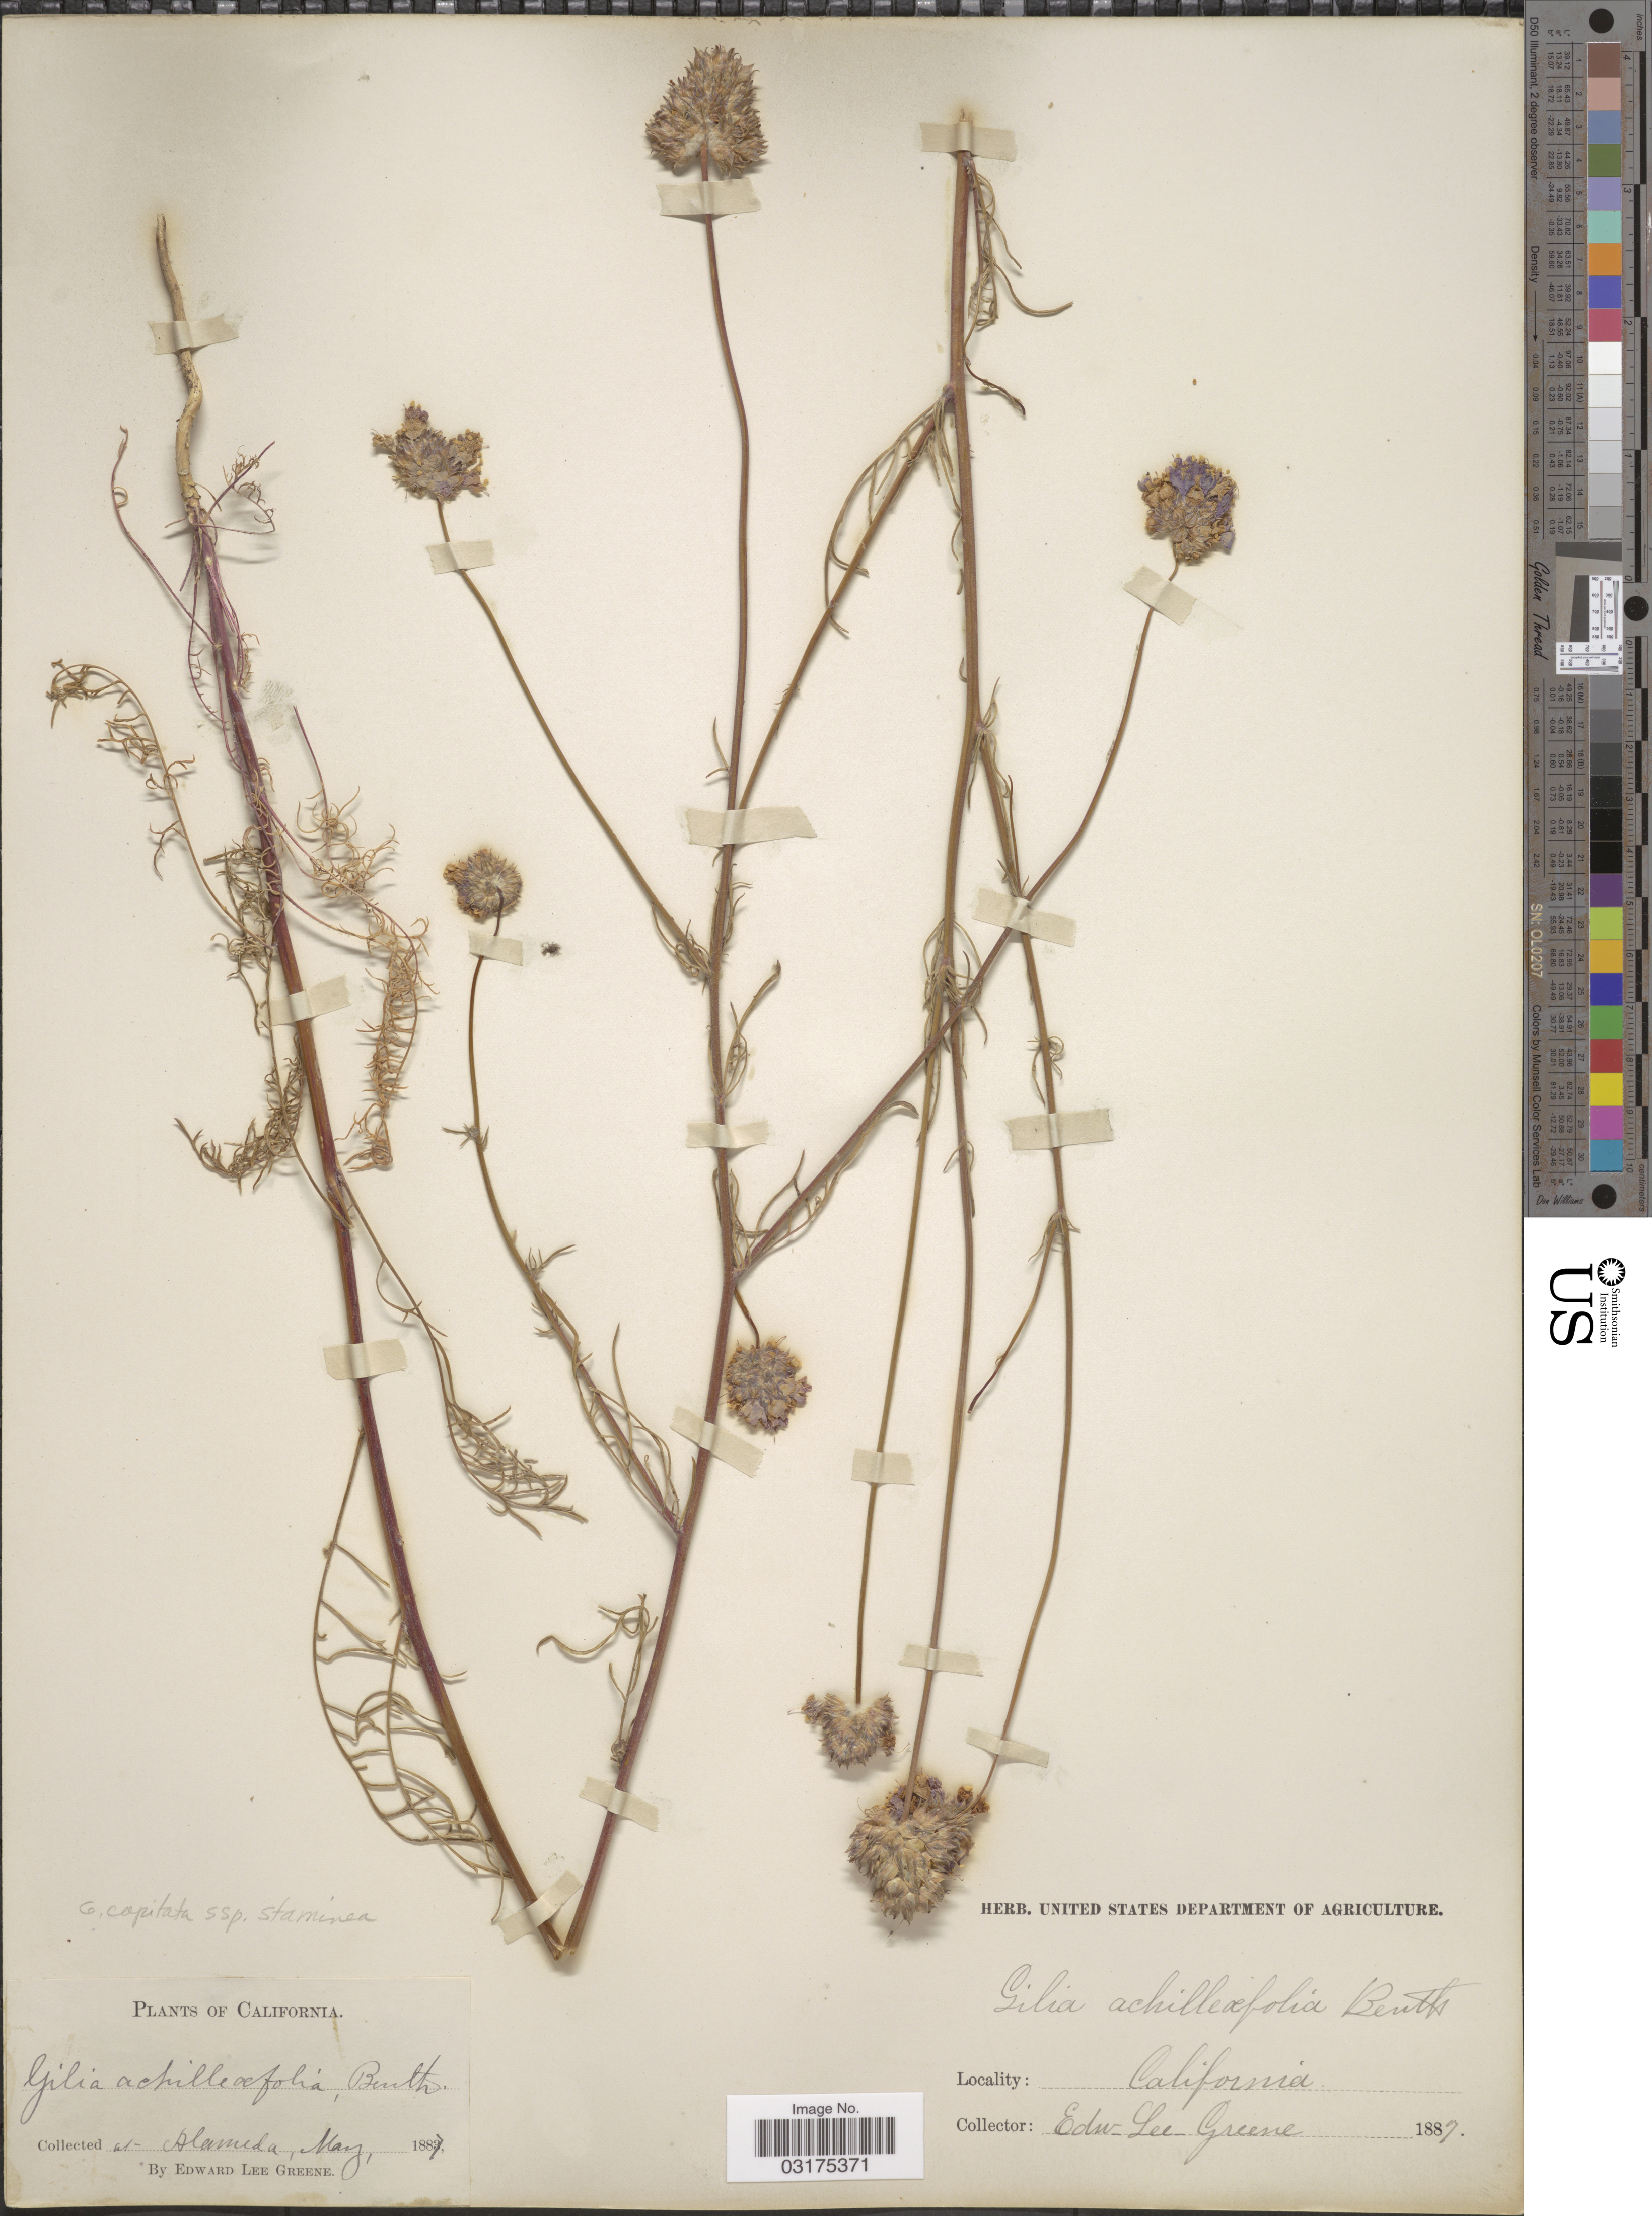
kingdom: Plantae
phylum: Tracheophyta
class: Magnoliopsida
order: Ericales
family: Polemoniaceae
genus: Gilia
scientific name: Gilia capitata subsp. staminea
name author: (Greene) V.E. Grant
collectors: E. L. Greene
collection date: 1887-05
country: United States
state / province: California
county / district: Alameda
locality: At Alameda.